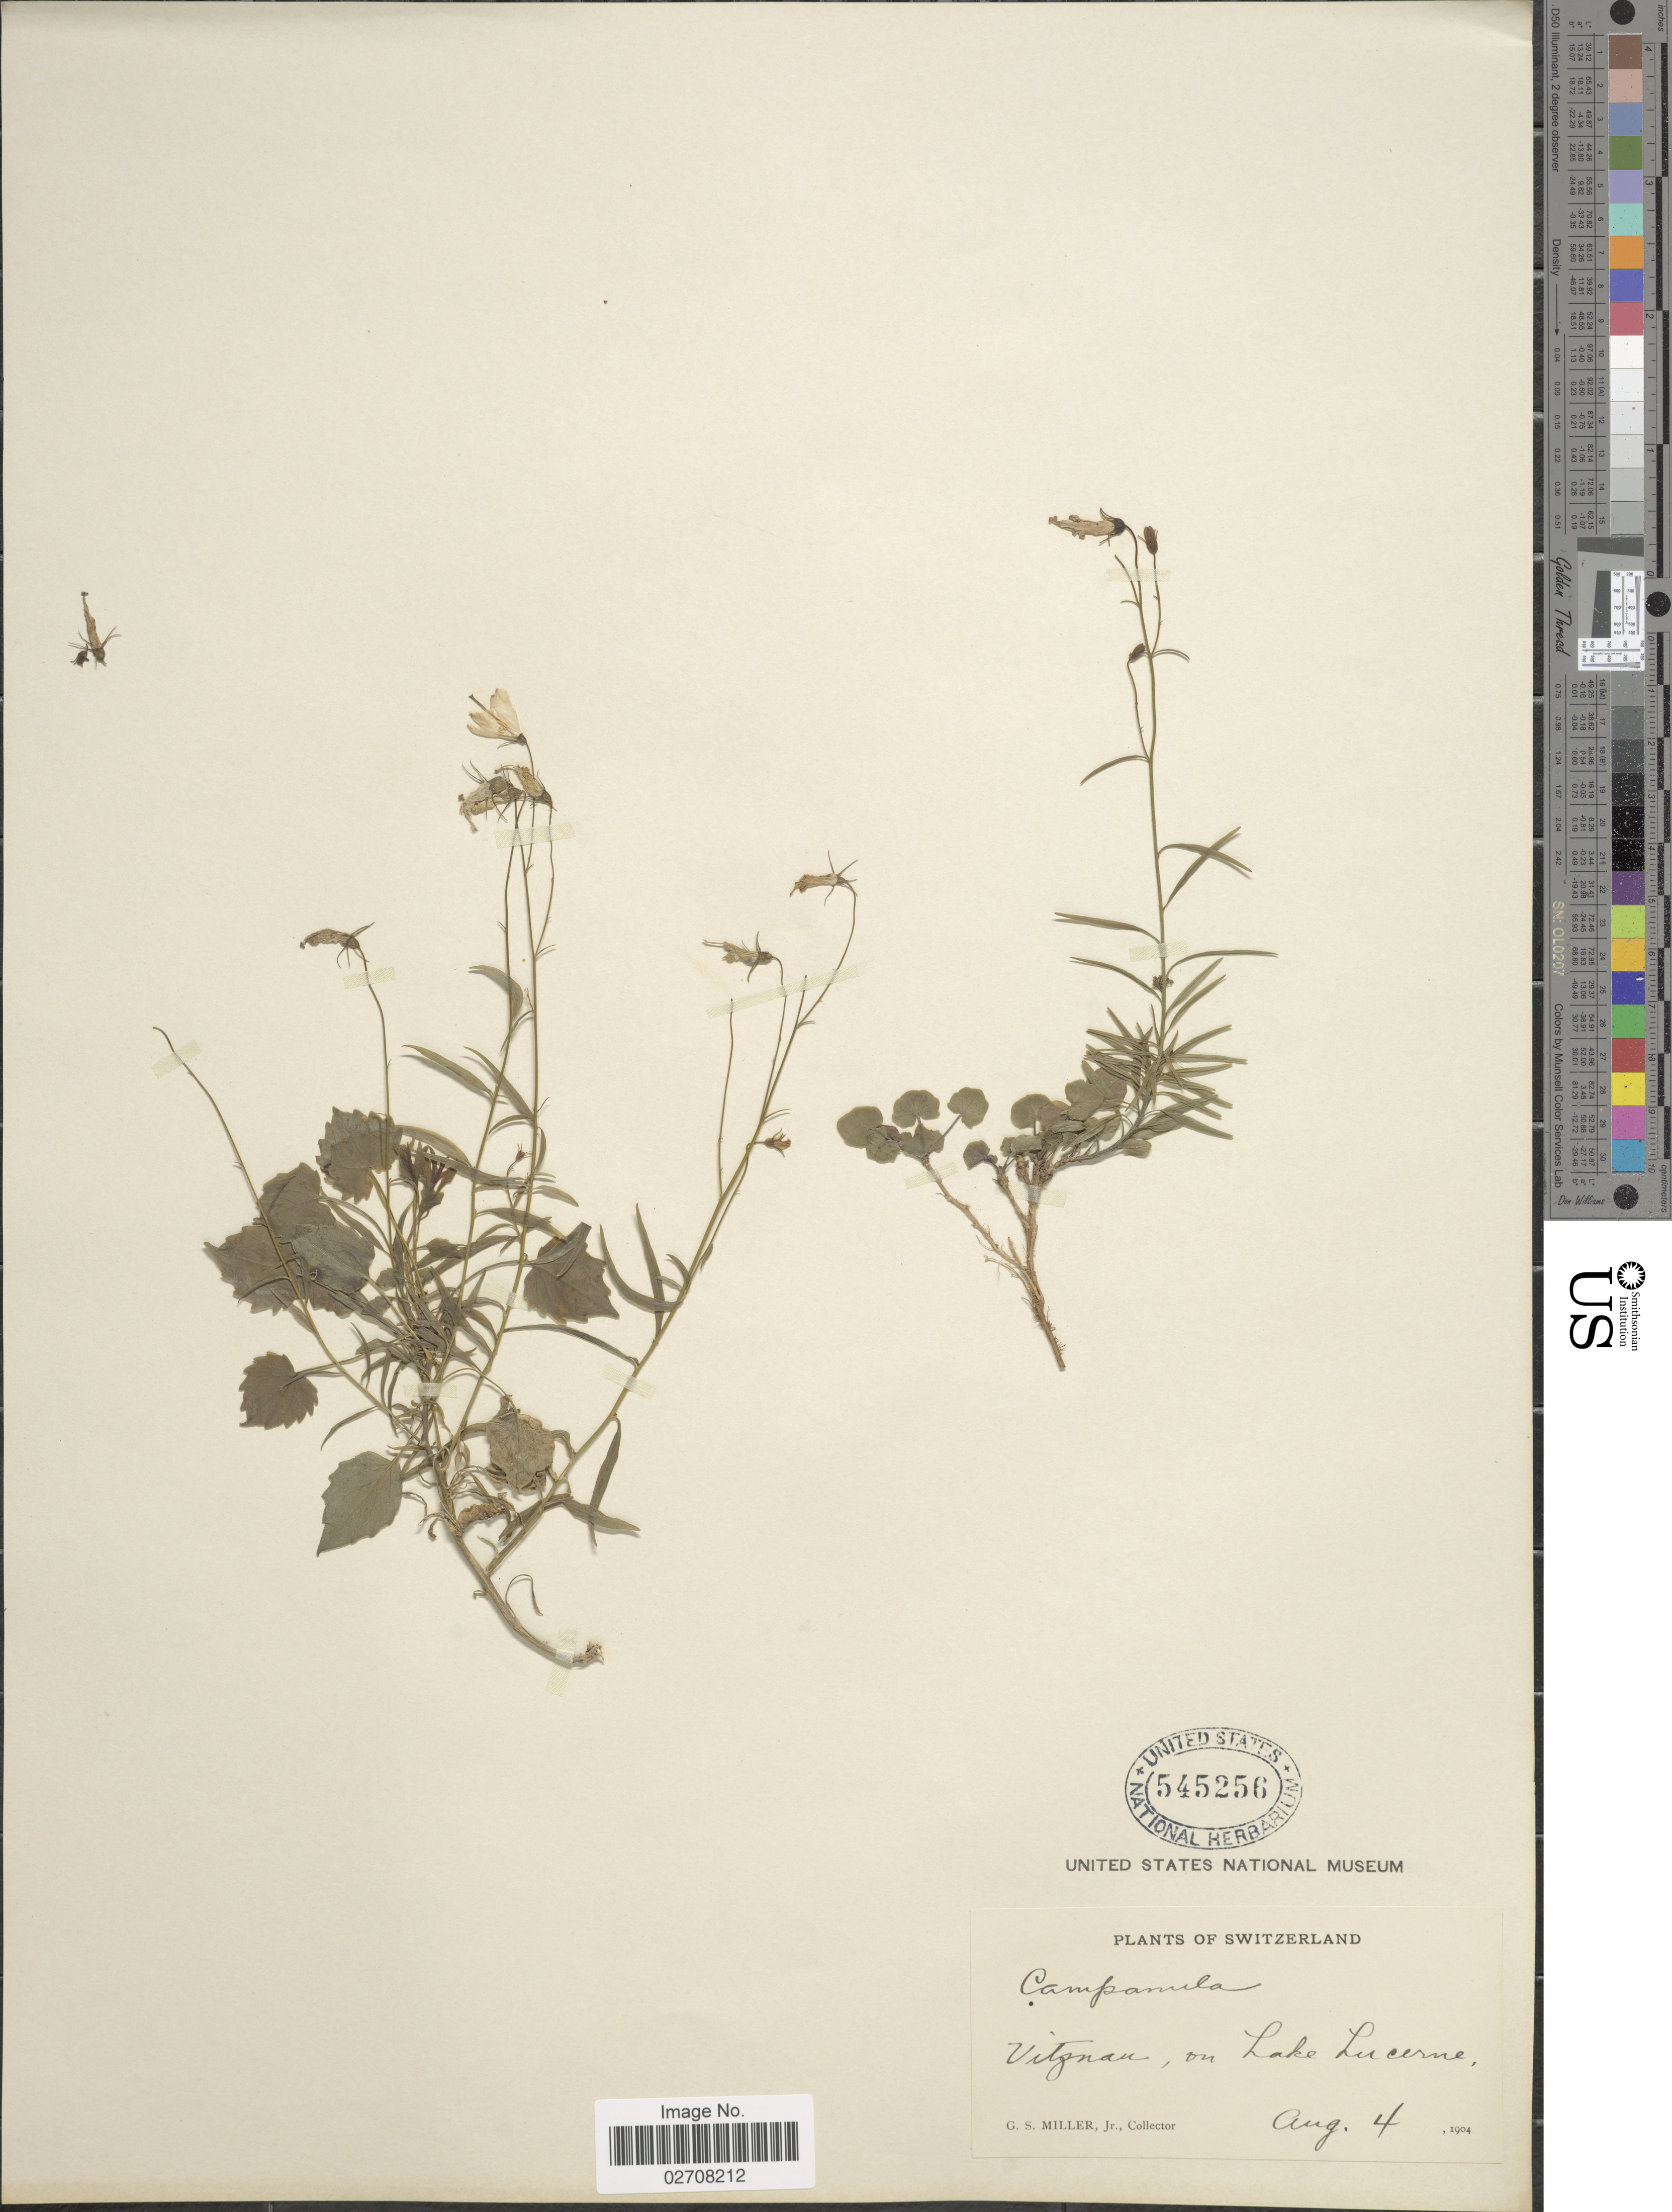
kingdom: Plantae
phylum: Tracheophyta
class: Magnoliopsida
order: Asterales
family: Campanulaceae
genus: Campanula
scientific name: Campanula sp.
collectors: G. S. Miller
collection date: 1904-08-04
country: Switzerland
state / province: Lucerne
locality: Vitznau, on Lake Lucerne.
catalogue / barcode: US 545256